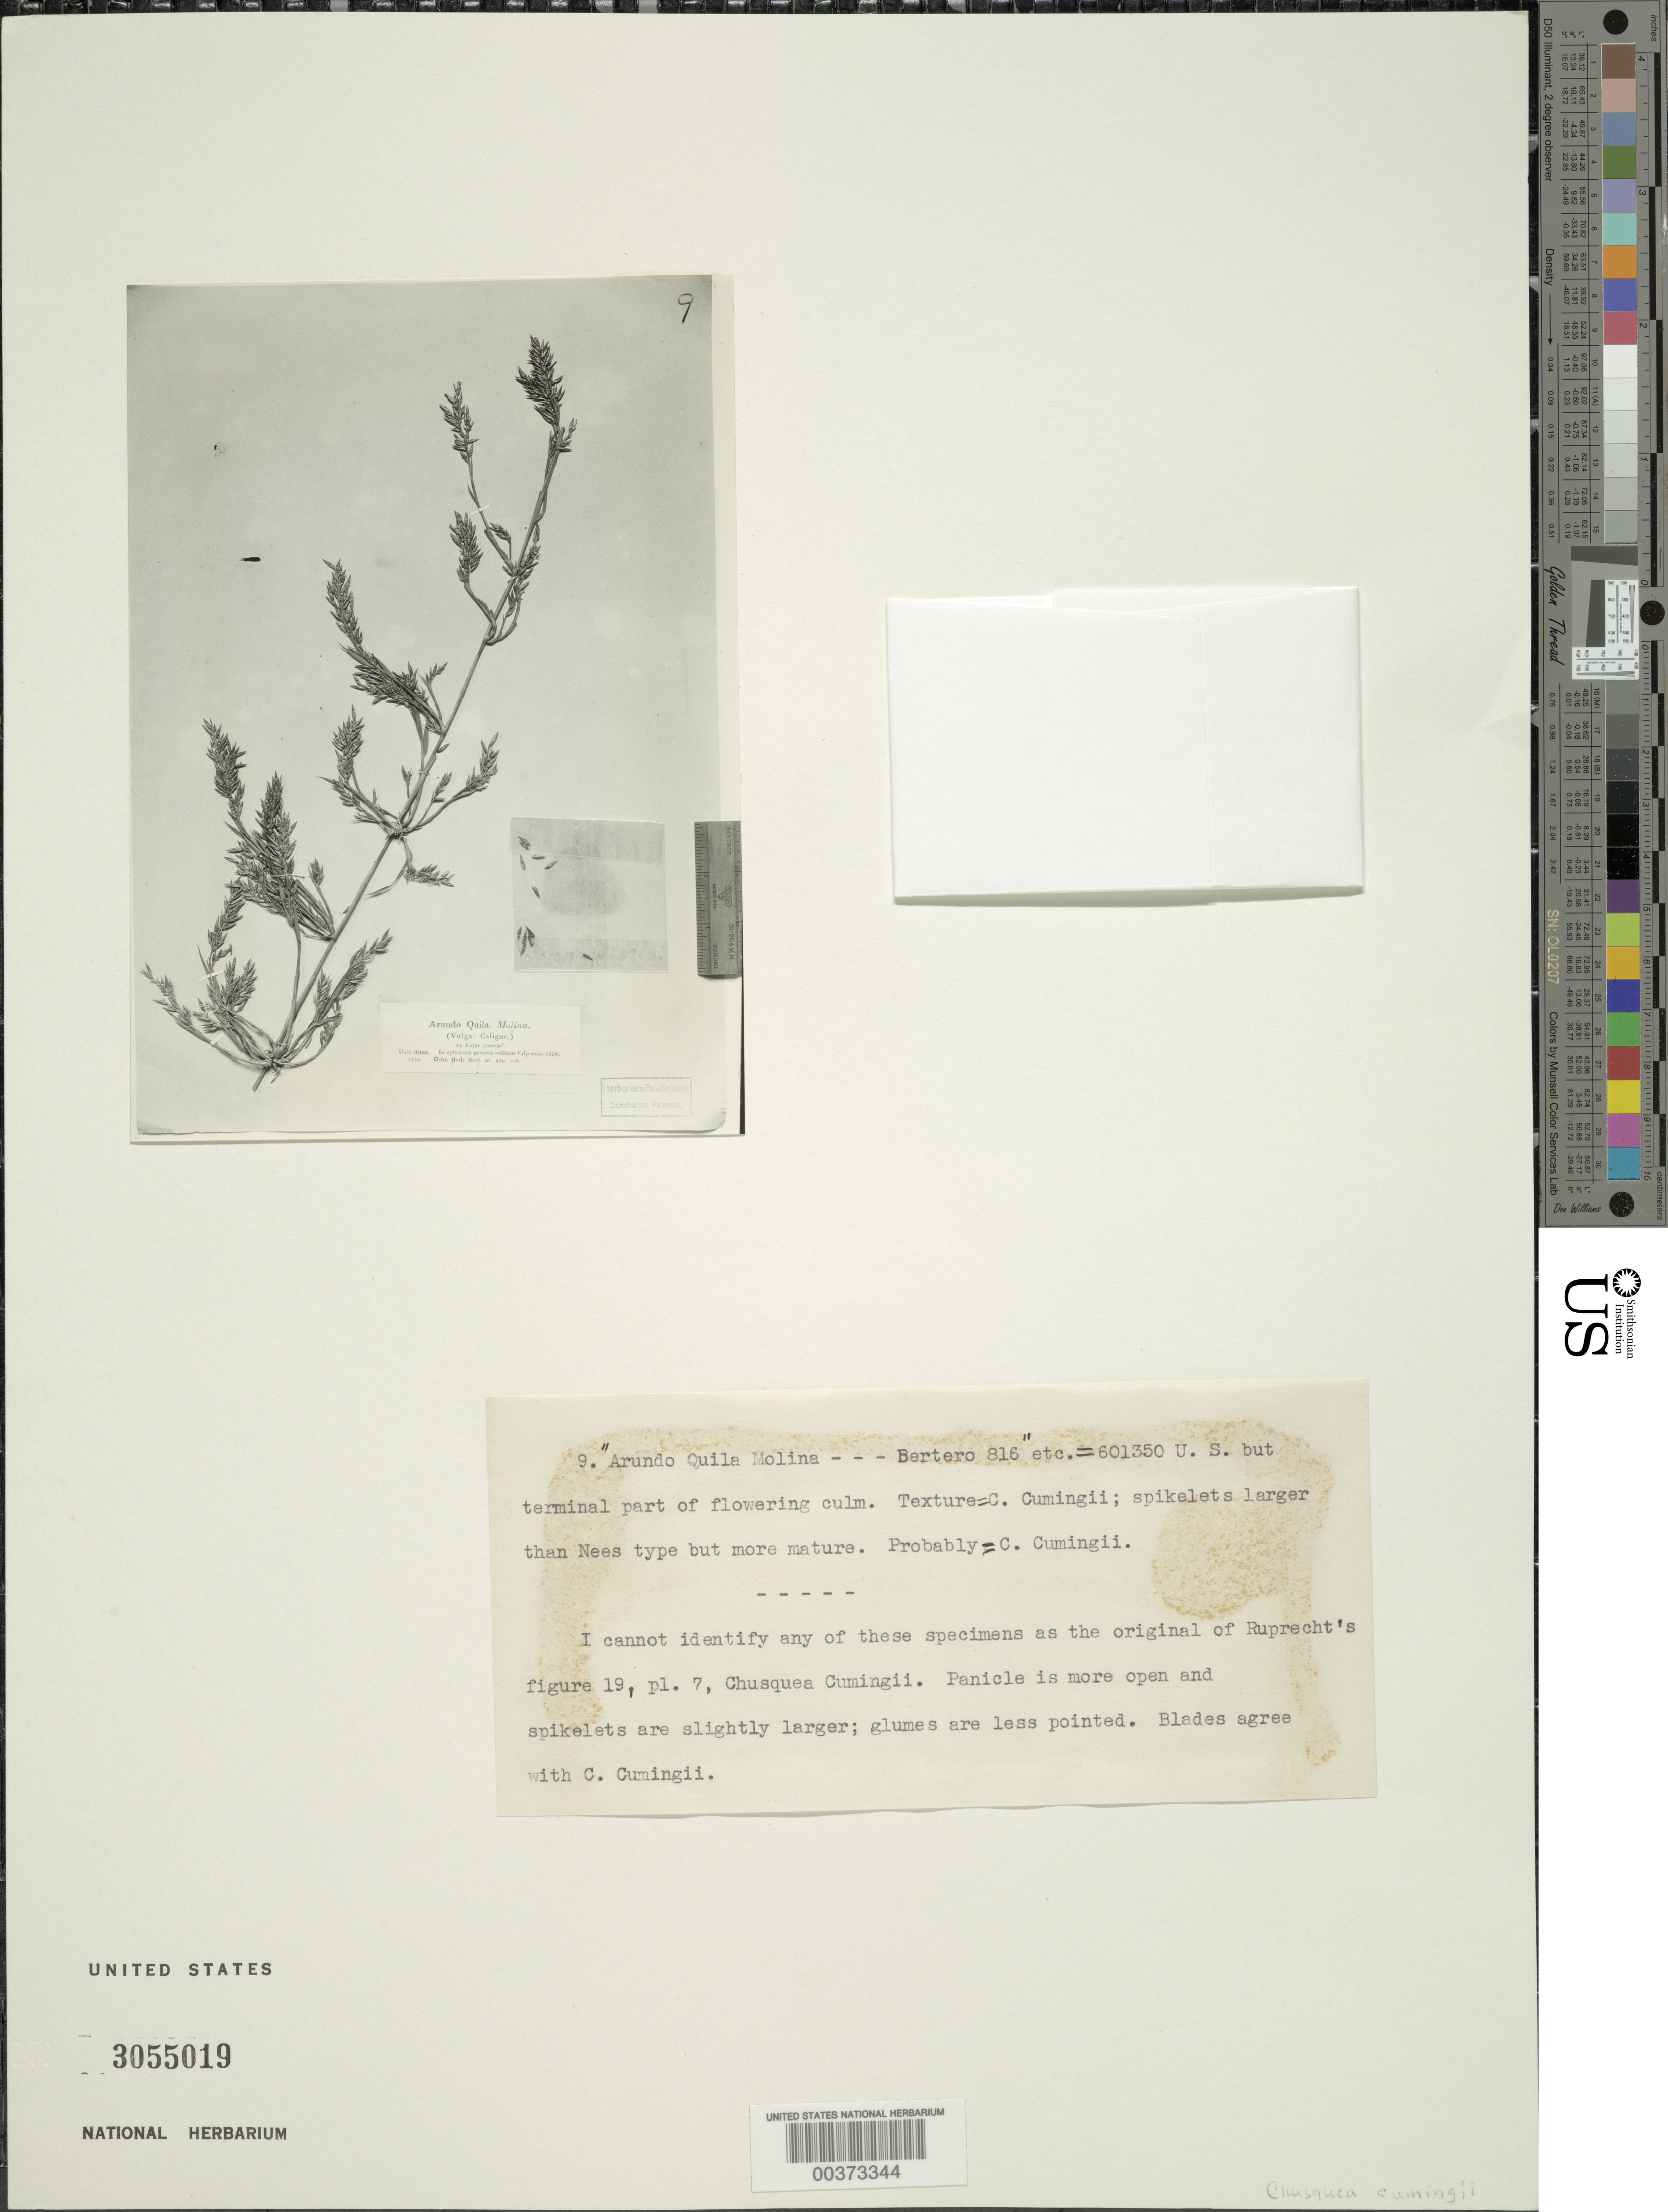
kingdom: Plantae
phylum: Tracheophyta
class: Liliopsida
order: Poales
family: Poaceae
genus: Chusquea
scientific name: Chusquea cumingii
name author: Nees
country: Chile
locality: Valparaiso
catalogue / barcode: US 3055019